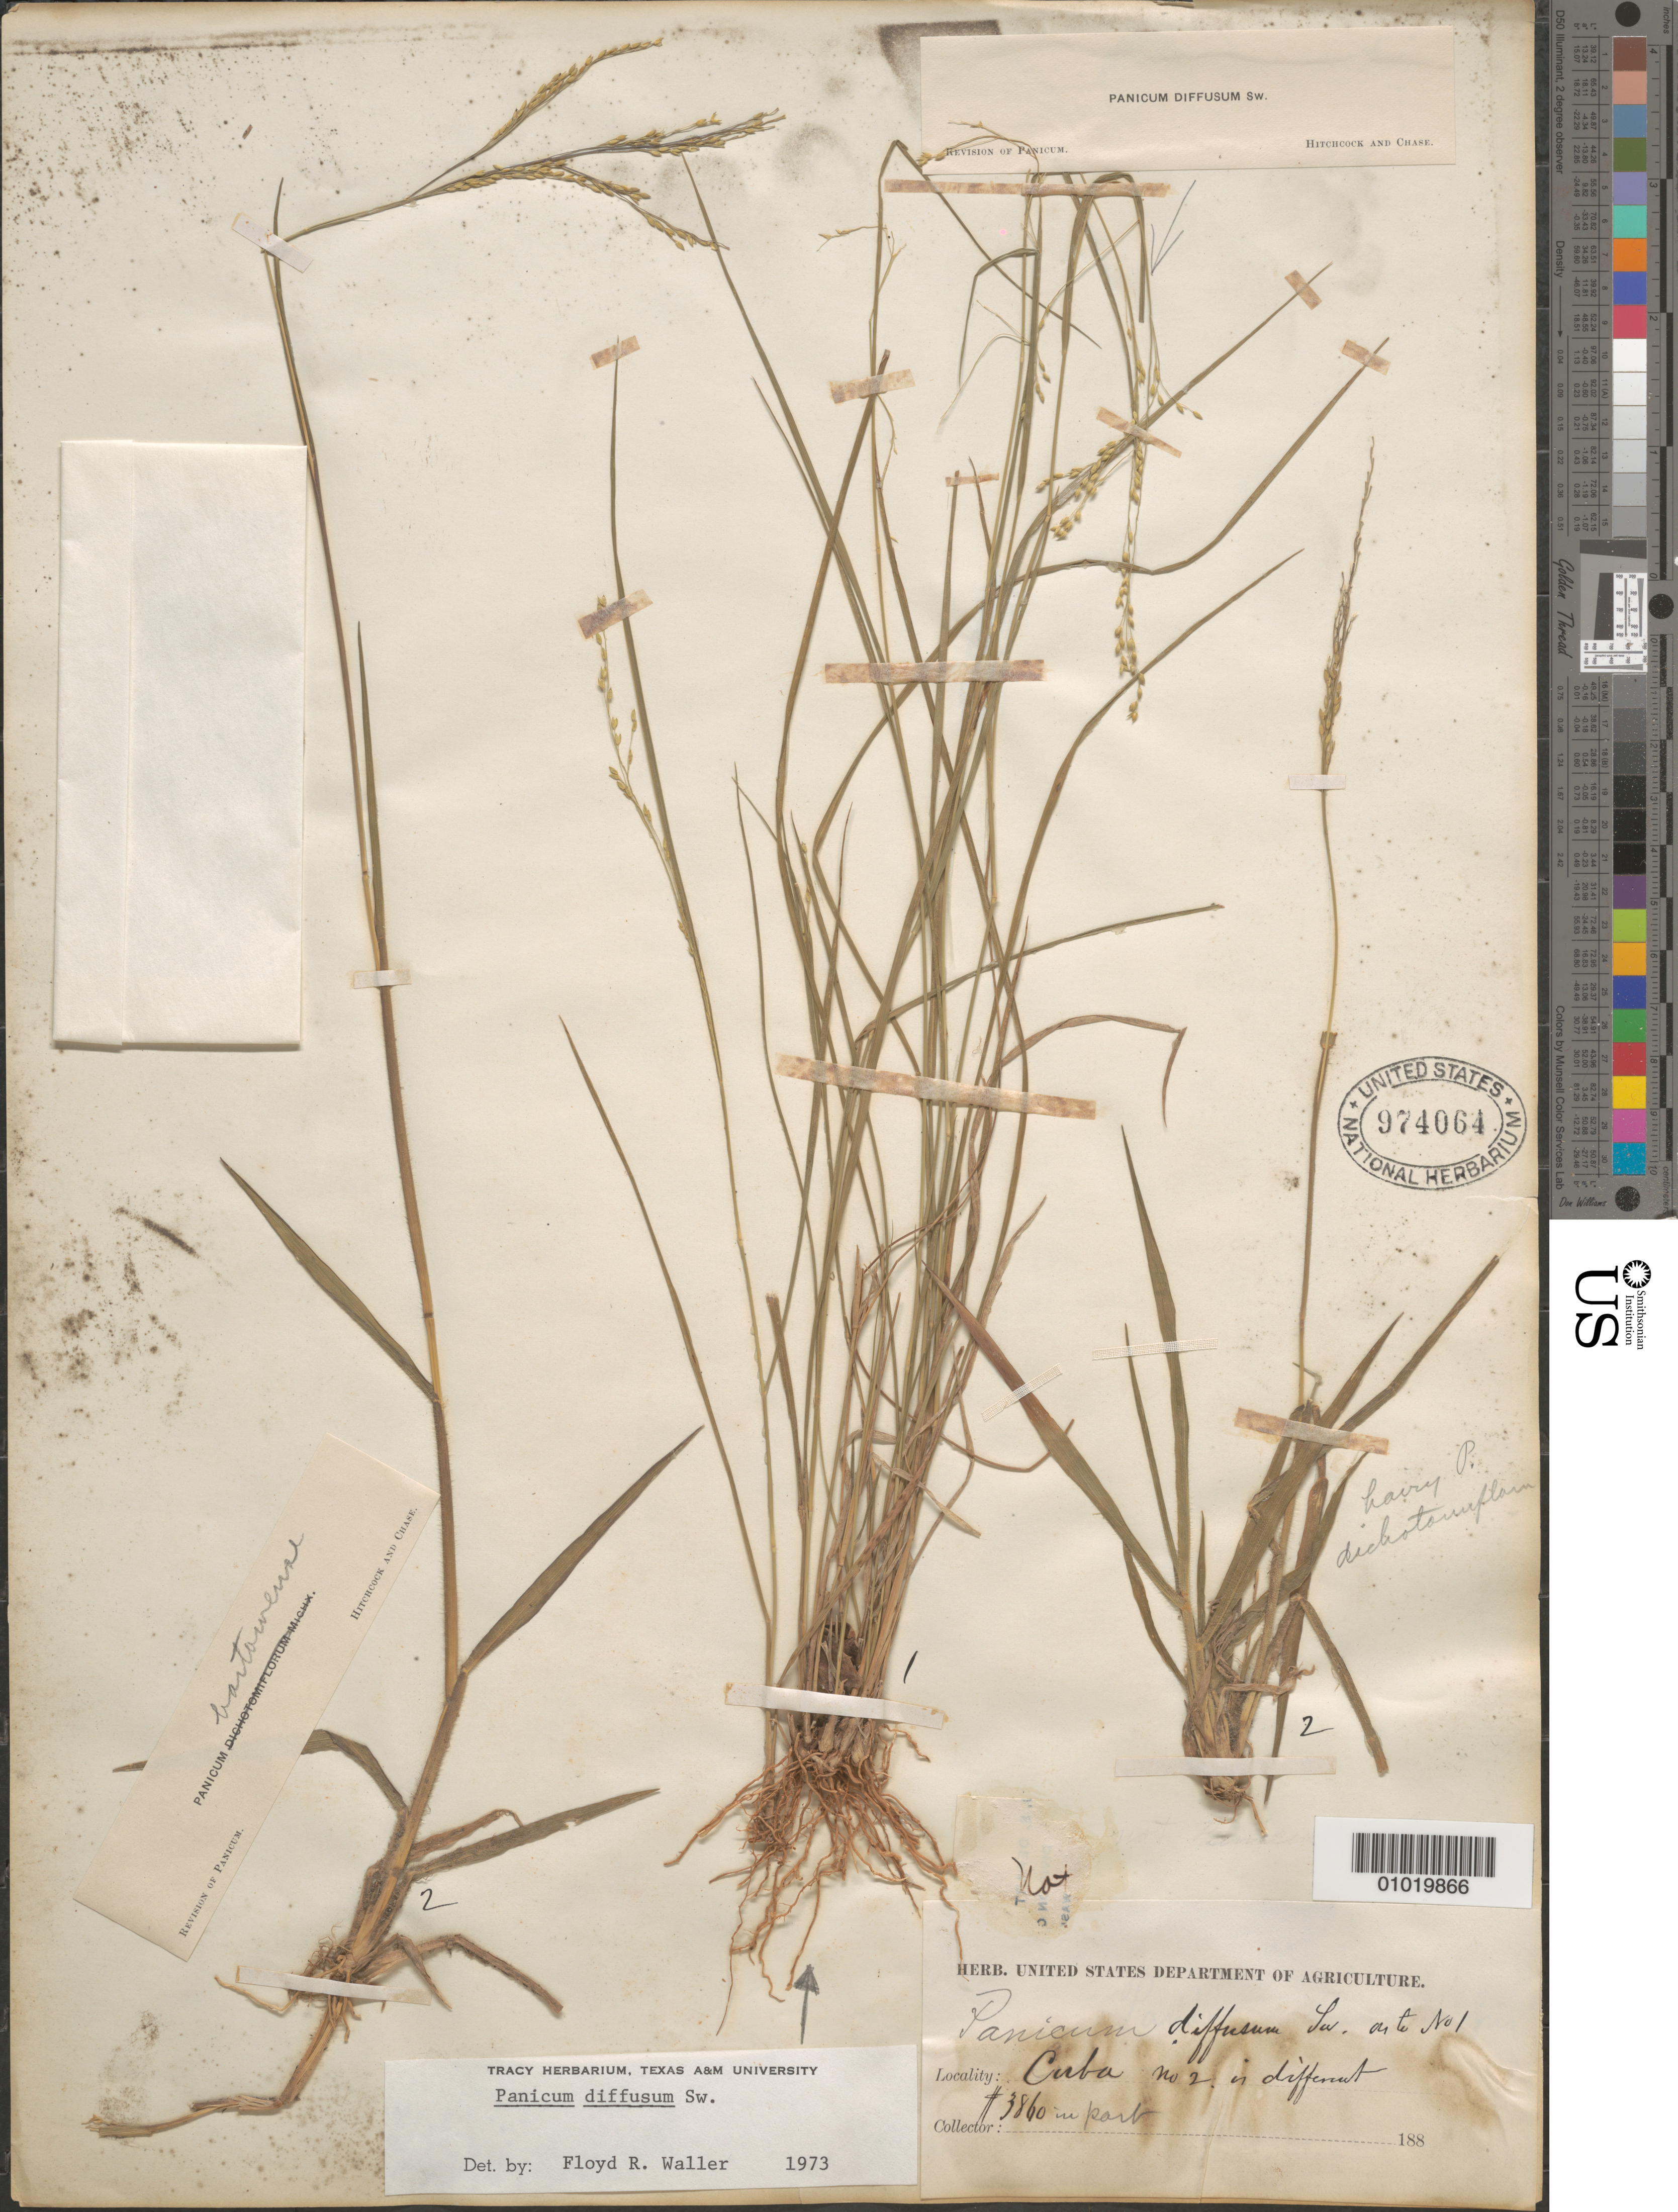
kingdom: Plantae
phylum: Tracheophyta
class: Liliopsida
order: Poales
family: Poaceae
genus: Panicum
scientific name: Panicum diffusum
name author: Sw.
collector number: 3860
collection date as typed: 188-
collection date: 1880/1889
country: Cuba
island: Cuba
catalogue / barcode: US 974064